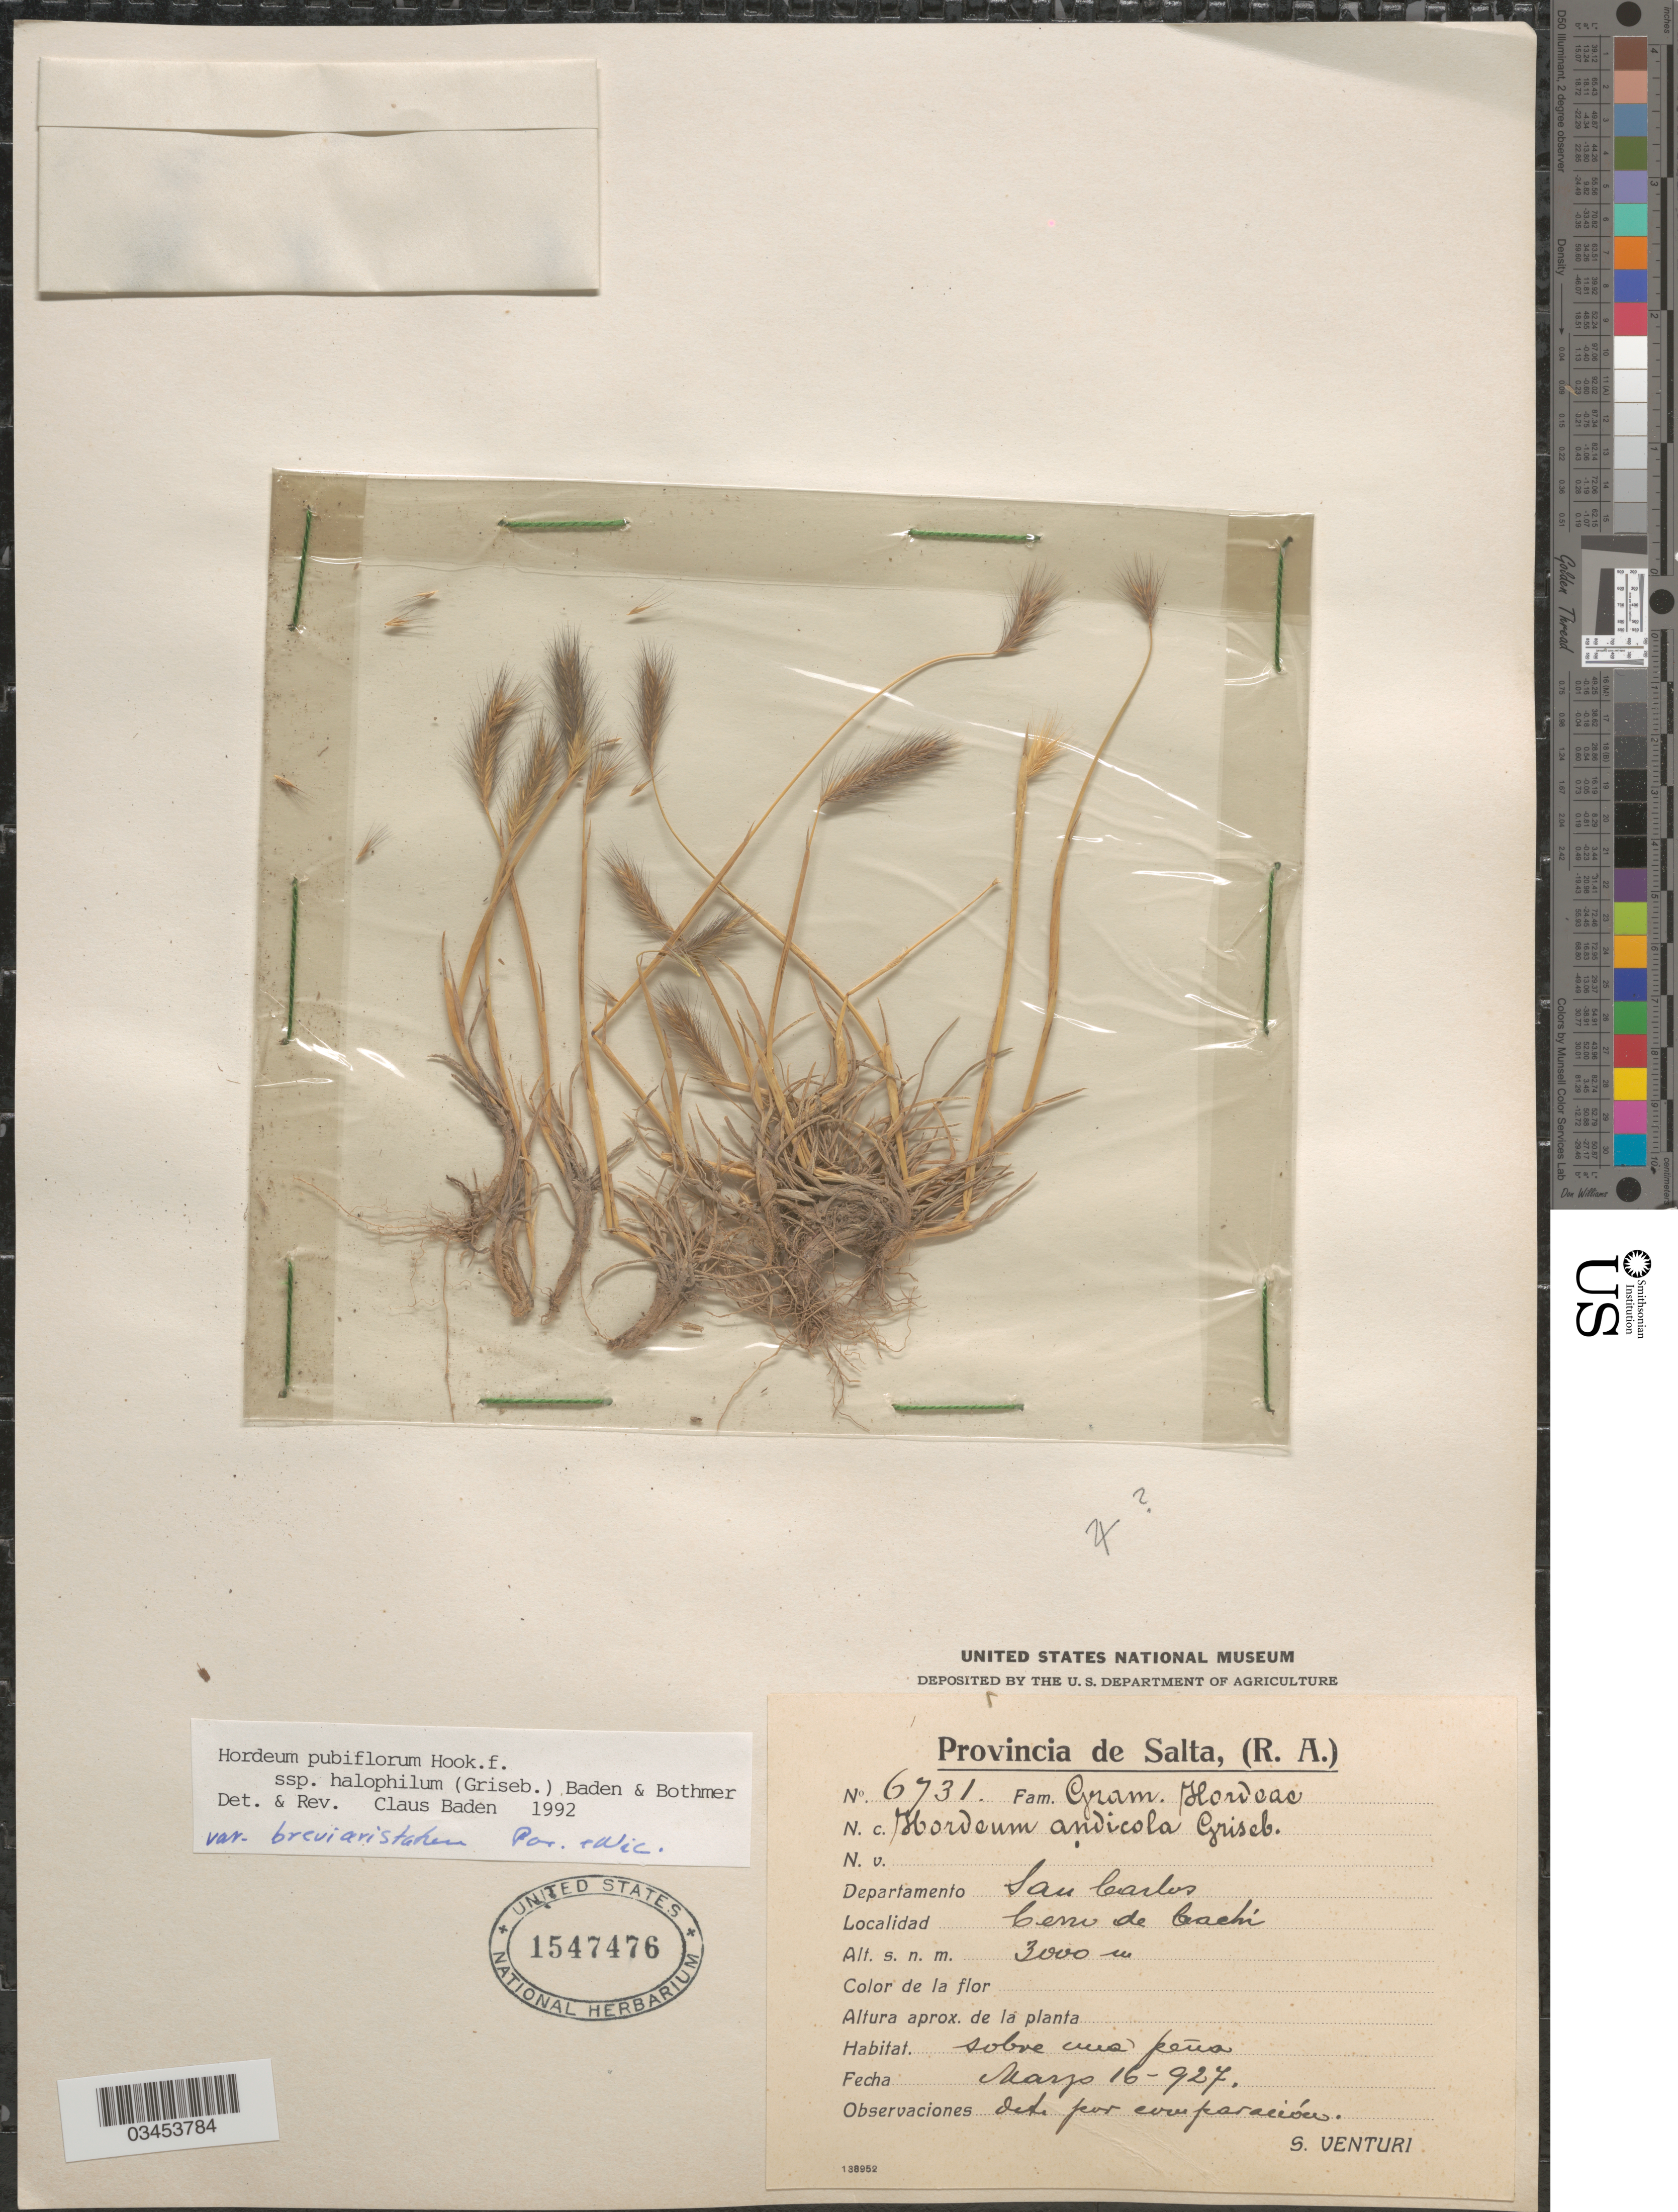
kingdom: Plantae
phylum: Tracheophyta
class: Liliopsida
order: Poales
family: Poaceae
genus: Hordeum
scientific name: Hordeum pubiflorum subsp. halophilum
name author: Hook. f.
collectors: S. Venturi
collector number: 6731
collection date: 1927-03-16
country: Argentina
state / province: Salta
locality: (R.A.) Departamento San Carlos. Cerro de Cachi.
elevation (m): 3000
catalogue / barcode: US 1547476